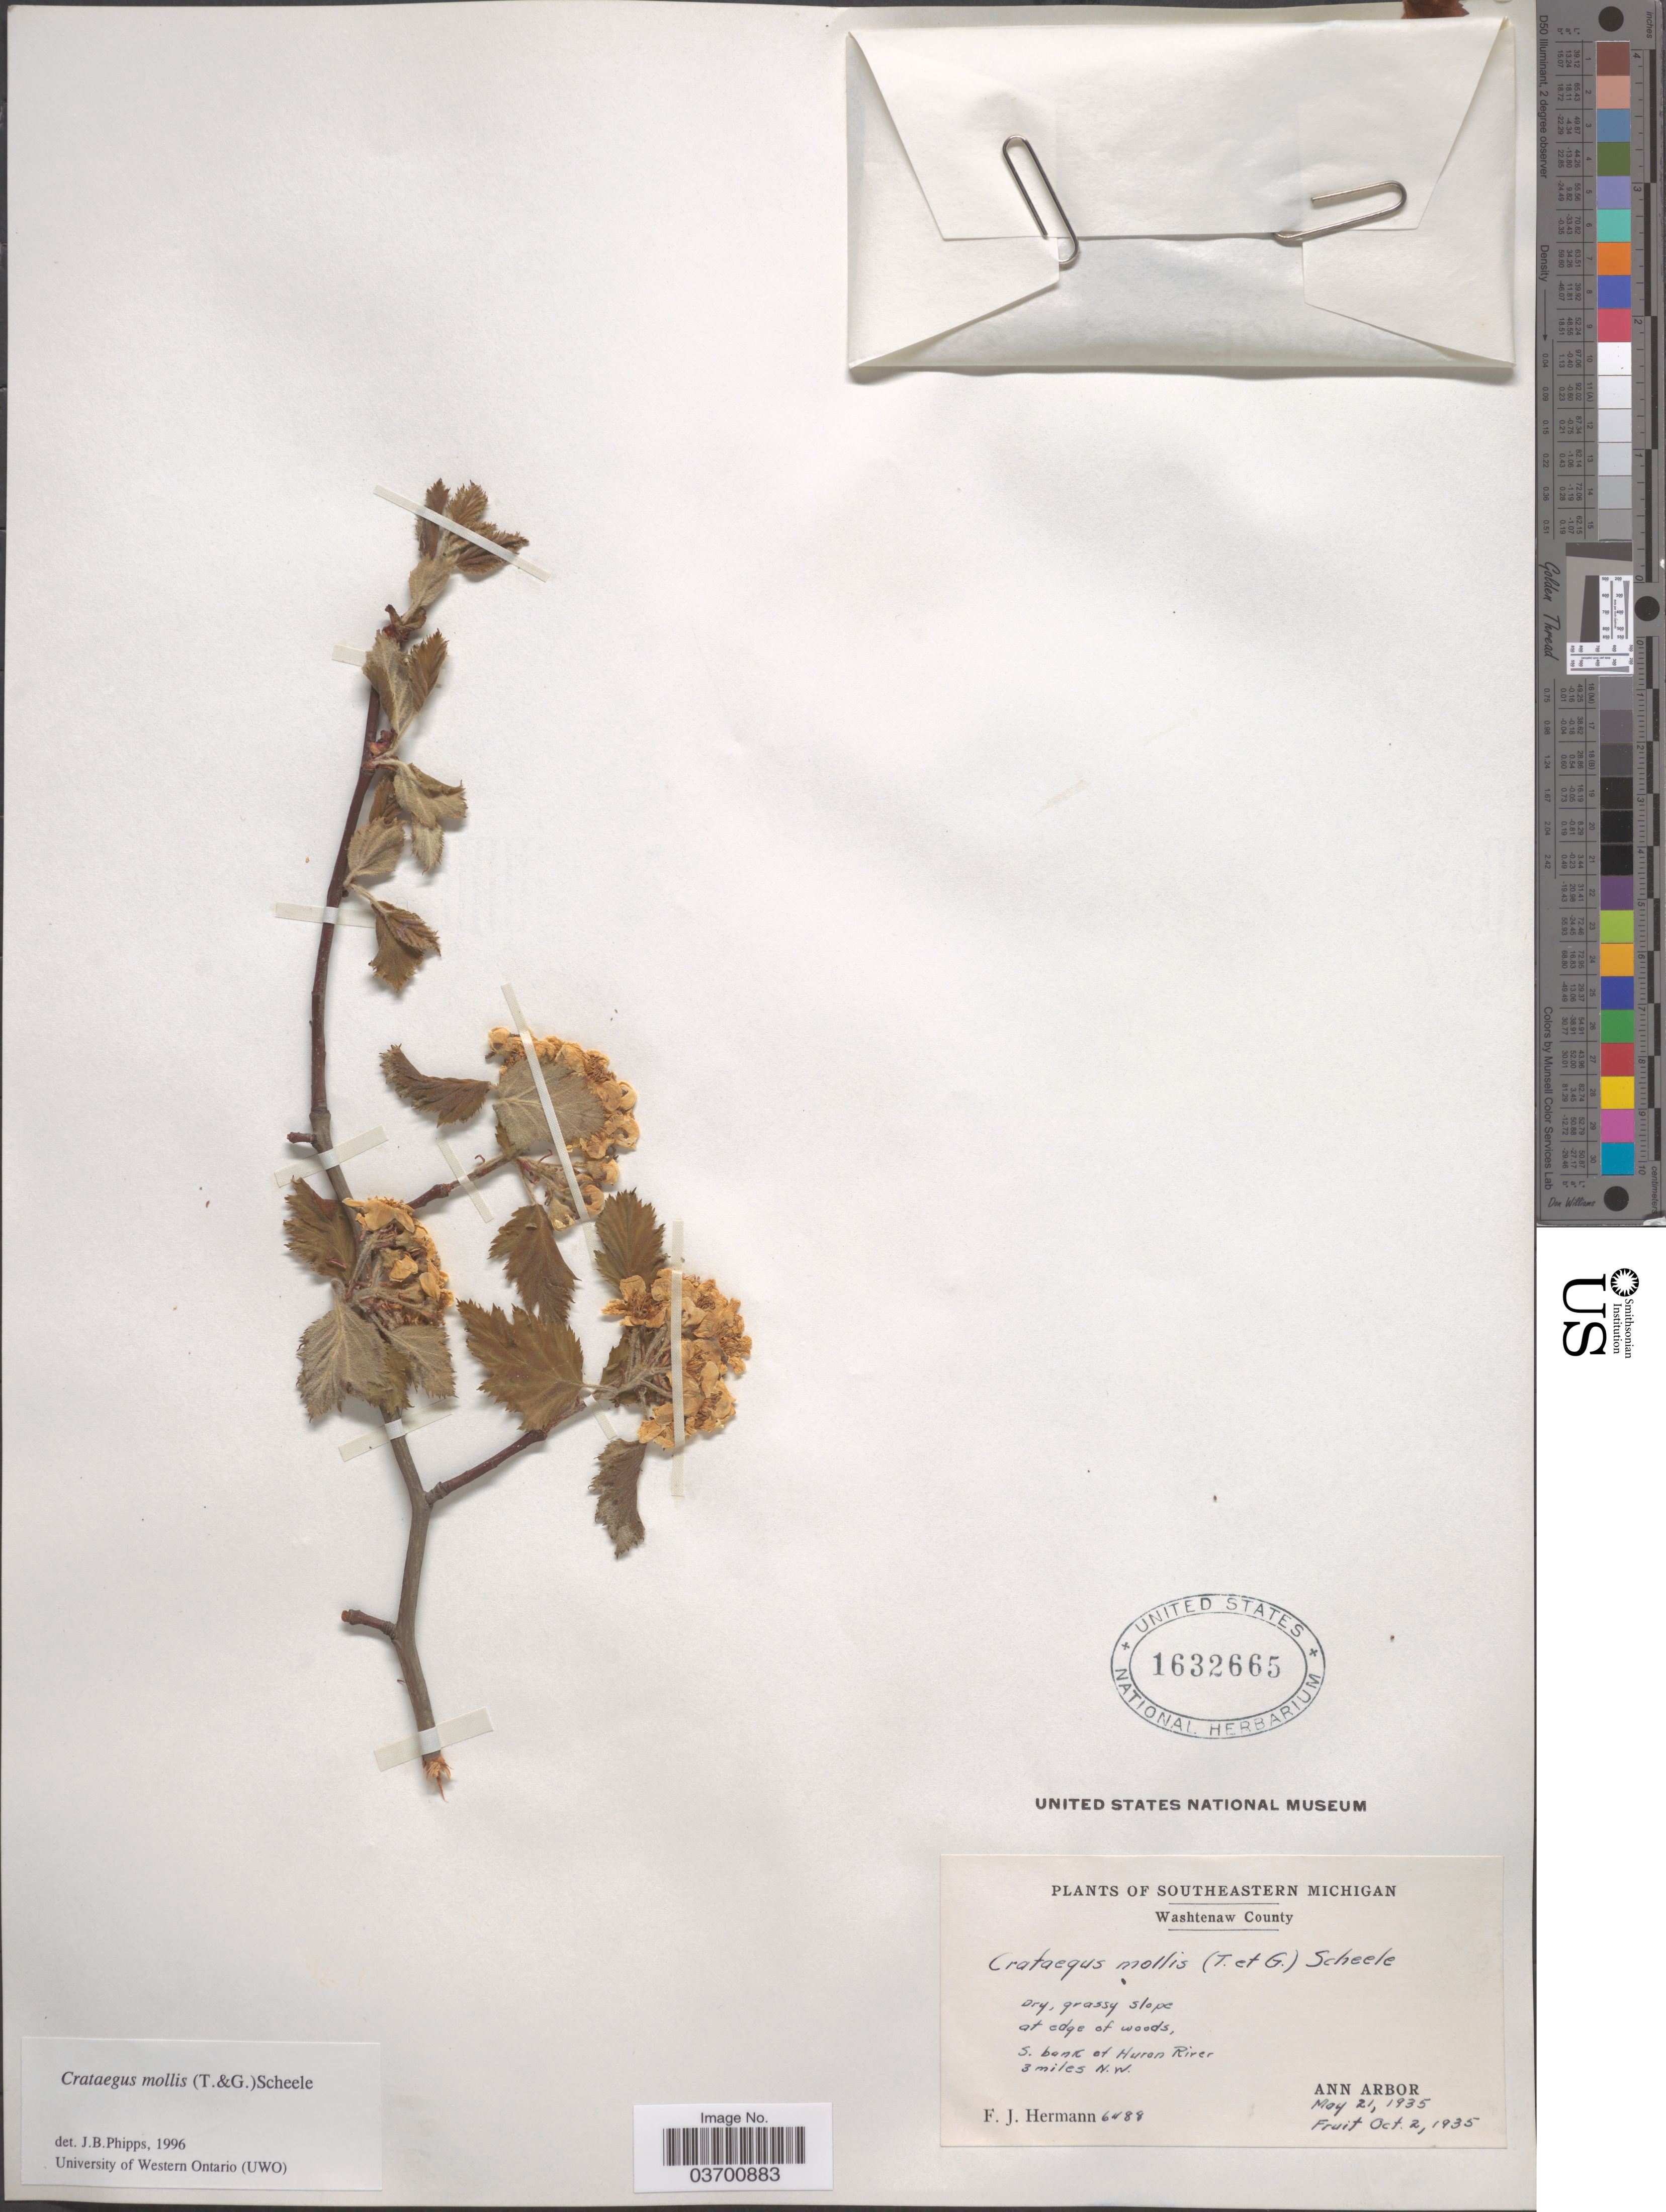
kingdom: Plantae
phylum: Tracheophyta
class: Magnoliopsida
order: Rosales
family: Rosaceae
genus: Crataegus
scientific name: Crataegus mollis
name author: (Torr. & A. Gray) Scheele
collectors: F. J. Hermann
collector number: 6488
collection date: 1935-05-21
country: United States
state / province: Michigan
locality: Southeastern Michigan. Washtenaw County. At edge of woods, S. bank of Huron River 3 miles N.W. Ann Harbor.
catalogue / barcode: US 1632665